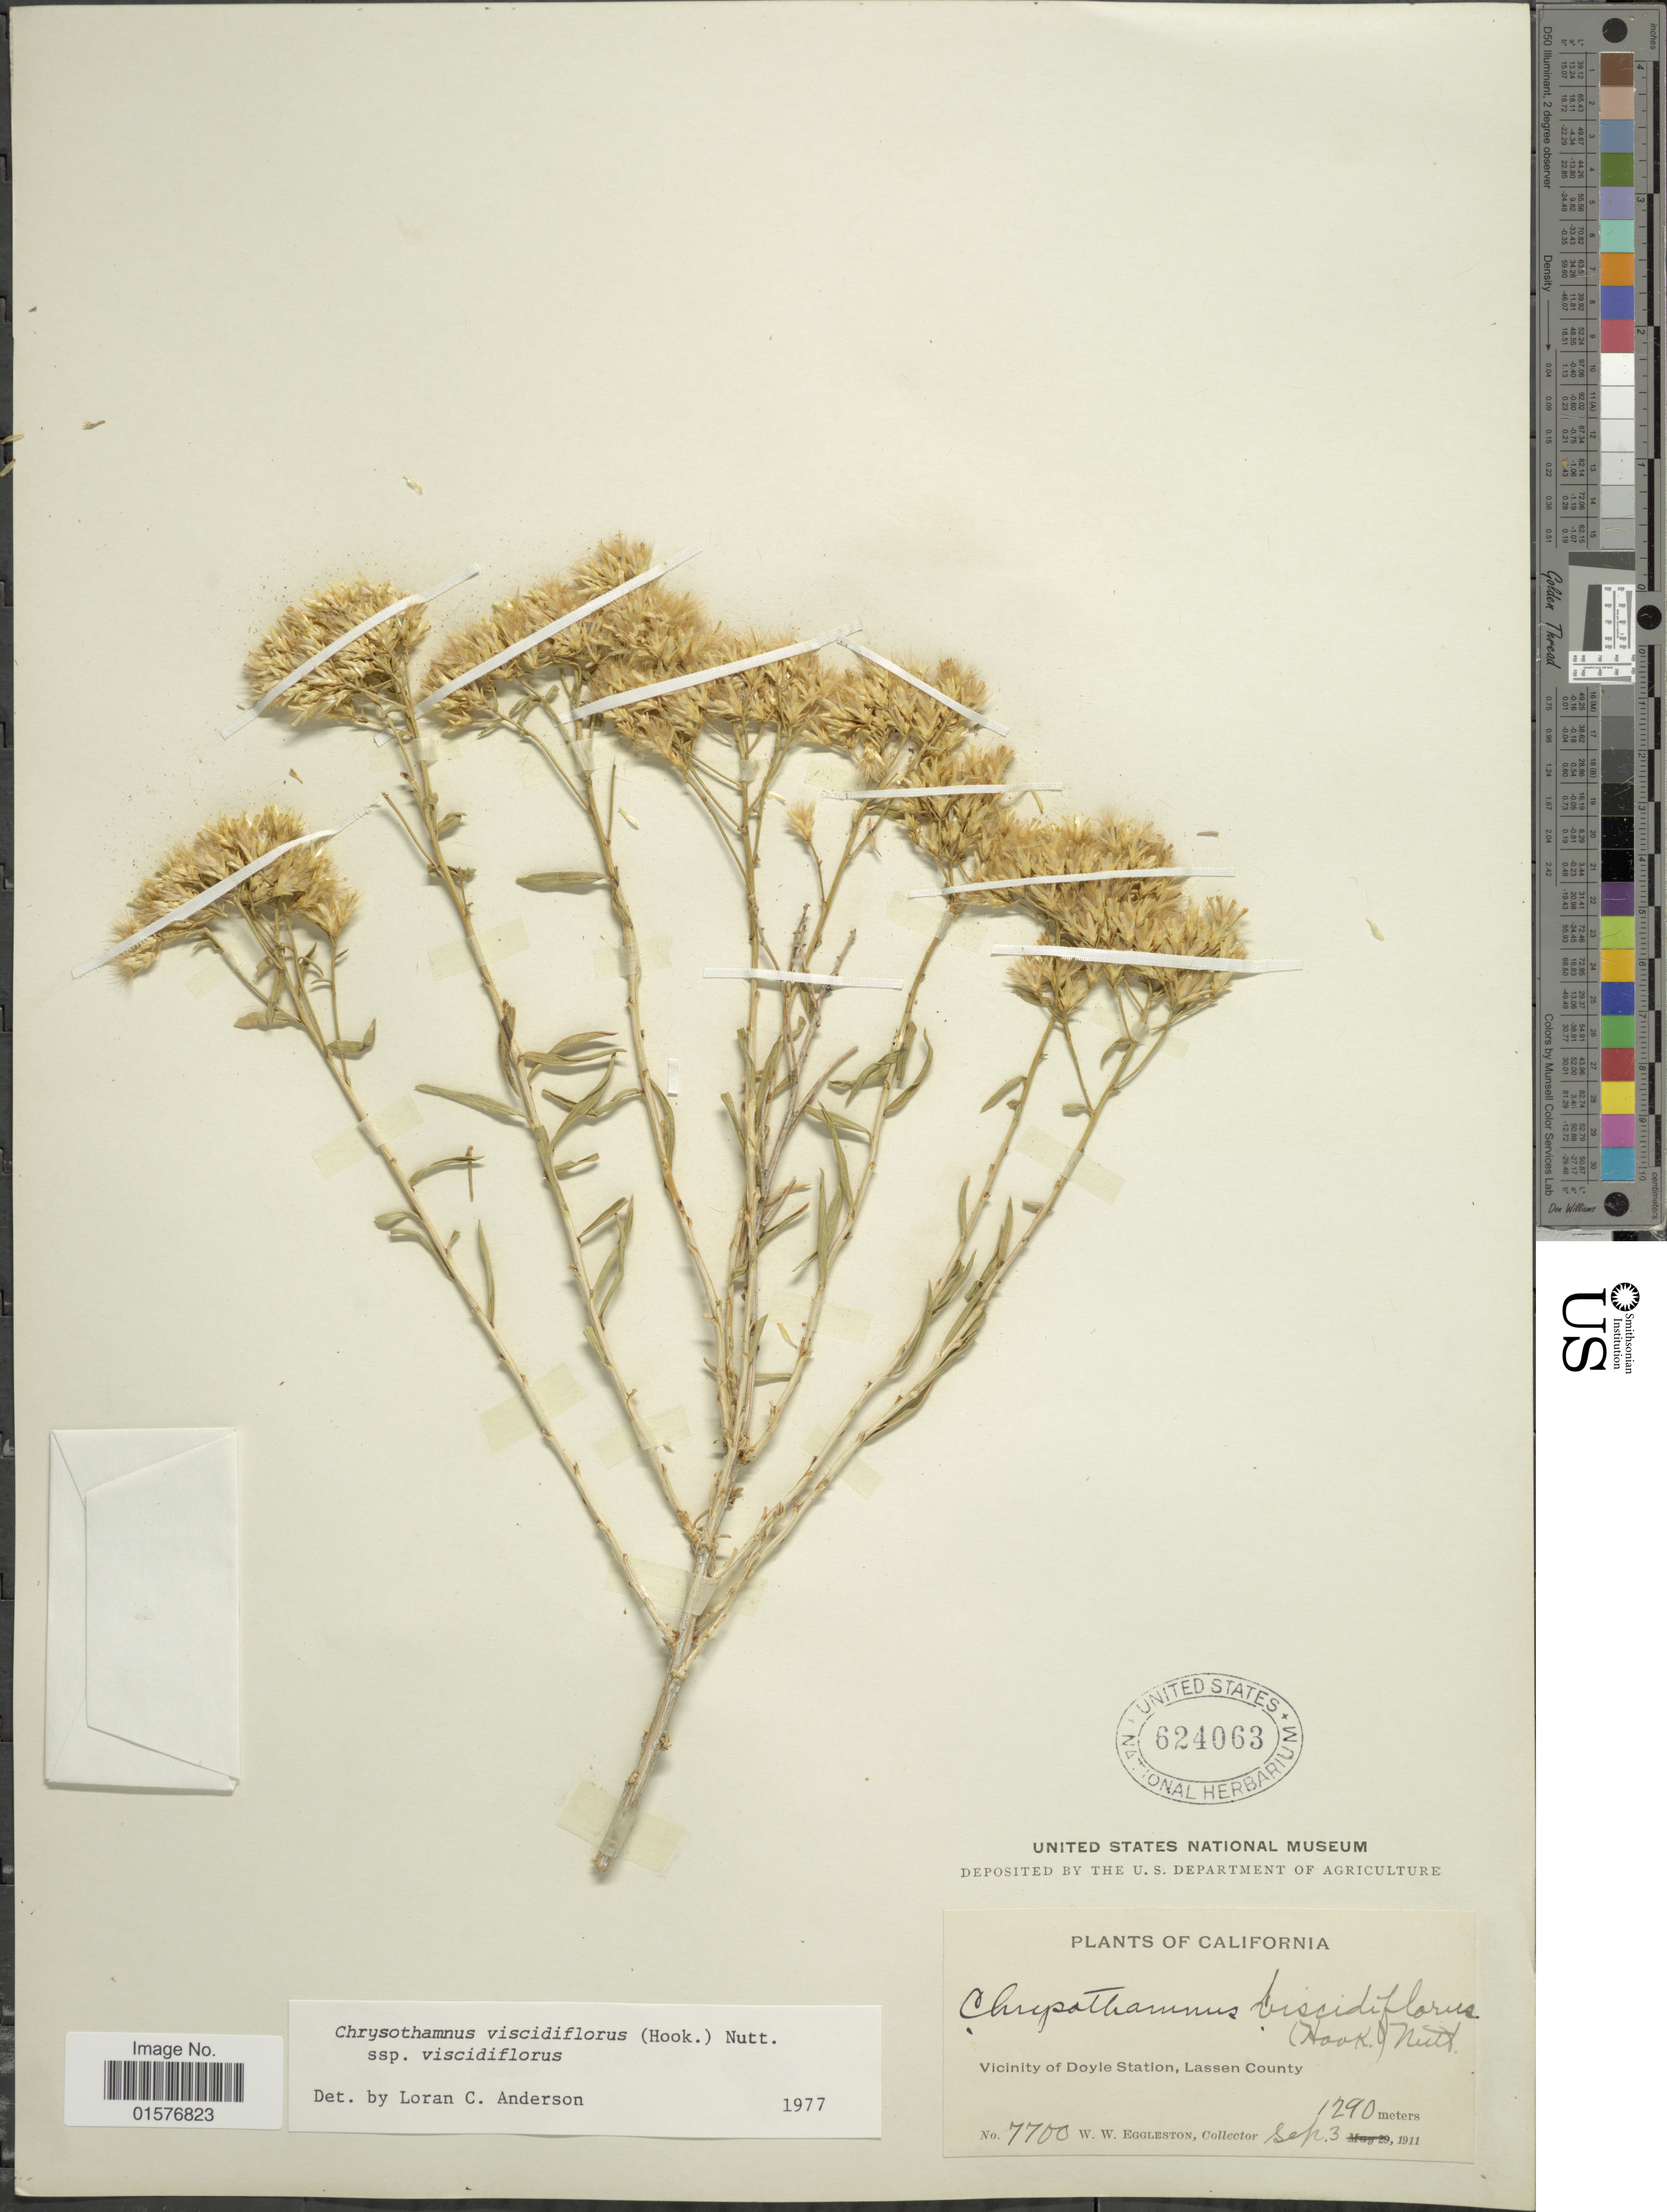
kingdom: Plantae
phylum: Tracheophyta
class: Magnoliopsida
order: Asterales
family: Asteraceae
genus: Chrysothamnus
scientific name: Chrysothamnus viscidiflorus subsp. viscidiflorus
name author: (Hook.) Nutt.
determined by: Urbatsch, Lowell E., Curator (LSU), Louisiana State University (UNITED STATES)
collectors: W. W. Eggleston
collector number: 7700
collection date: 1911-09-03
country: United States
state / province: California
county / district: Lassen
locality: Vicinity of Doyle Station, Lassen County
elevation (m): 1290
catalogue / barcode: US 624063